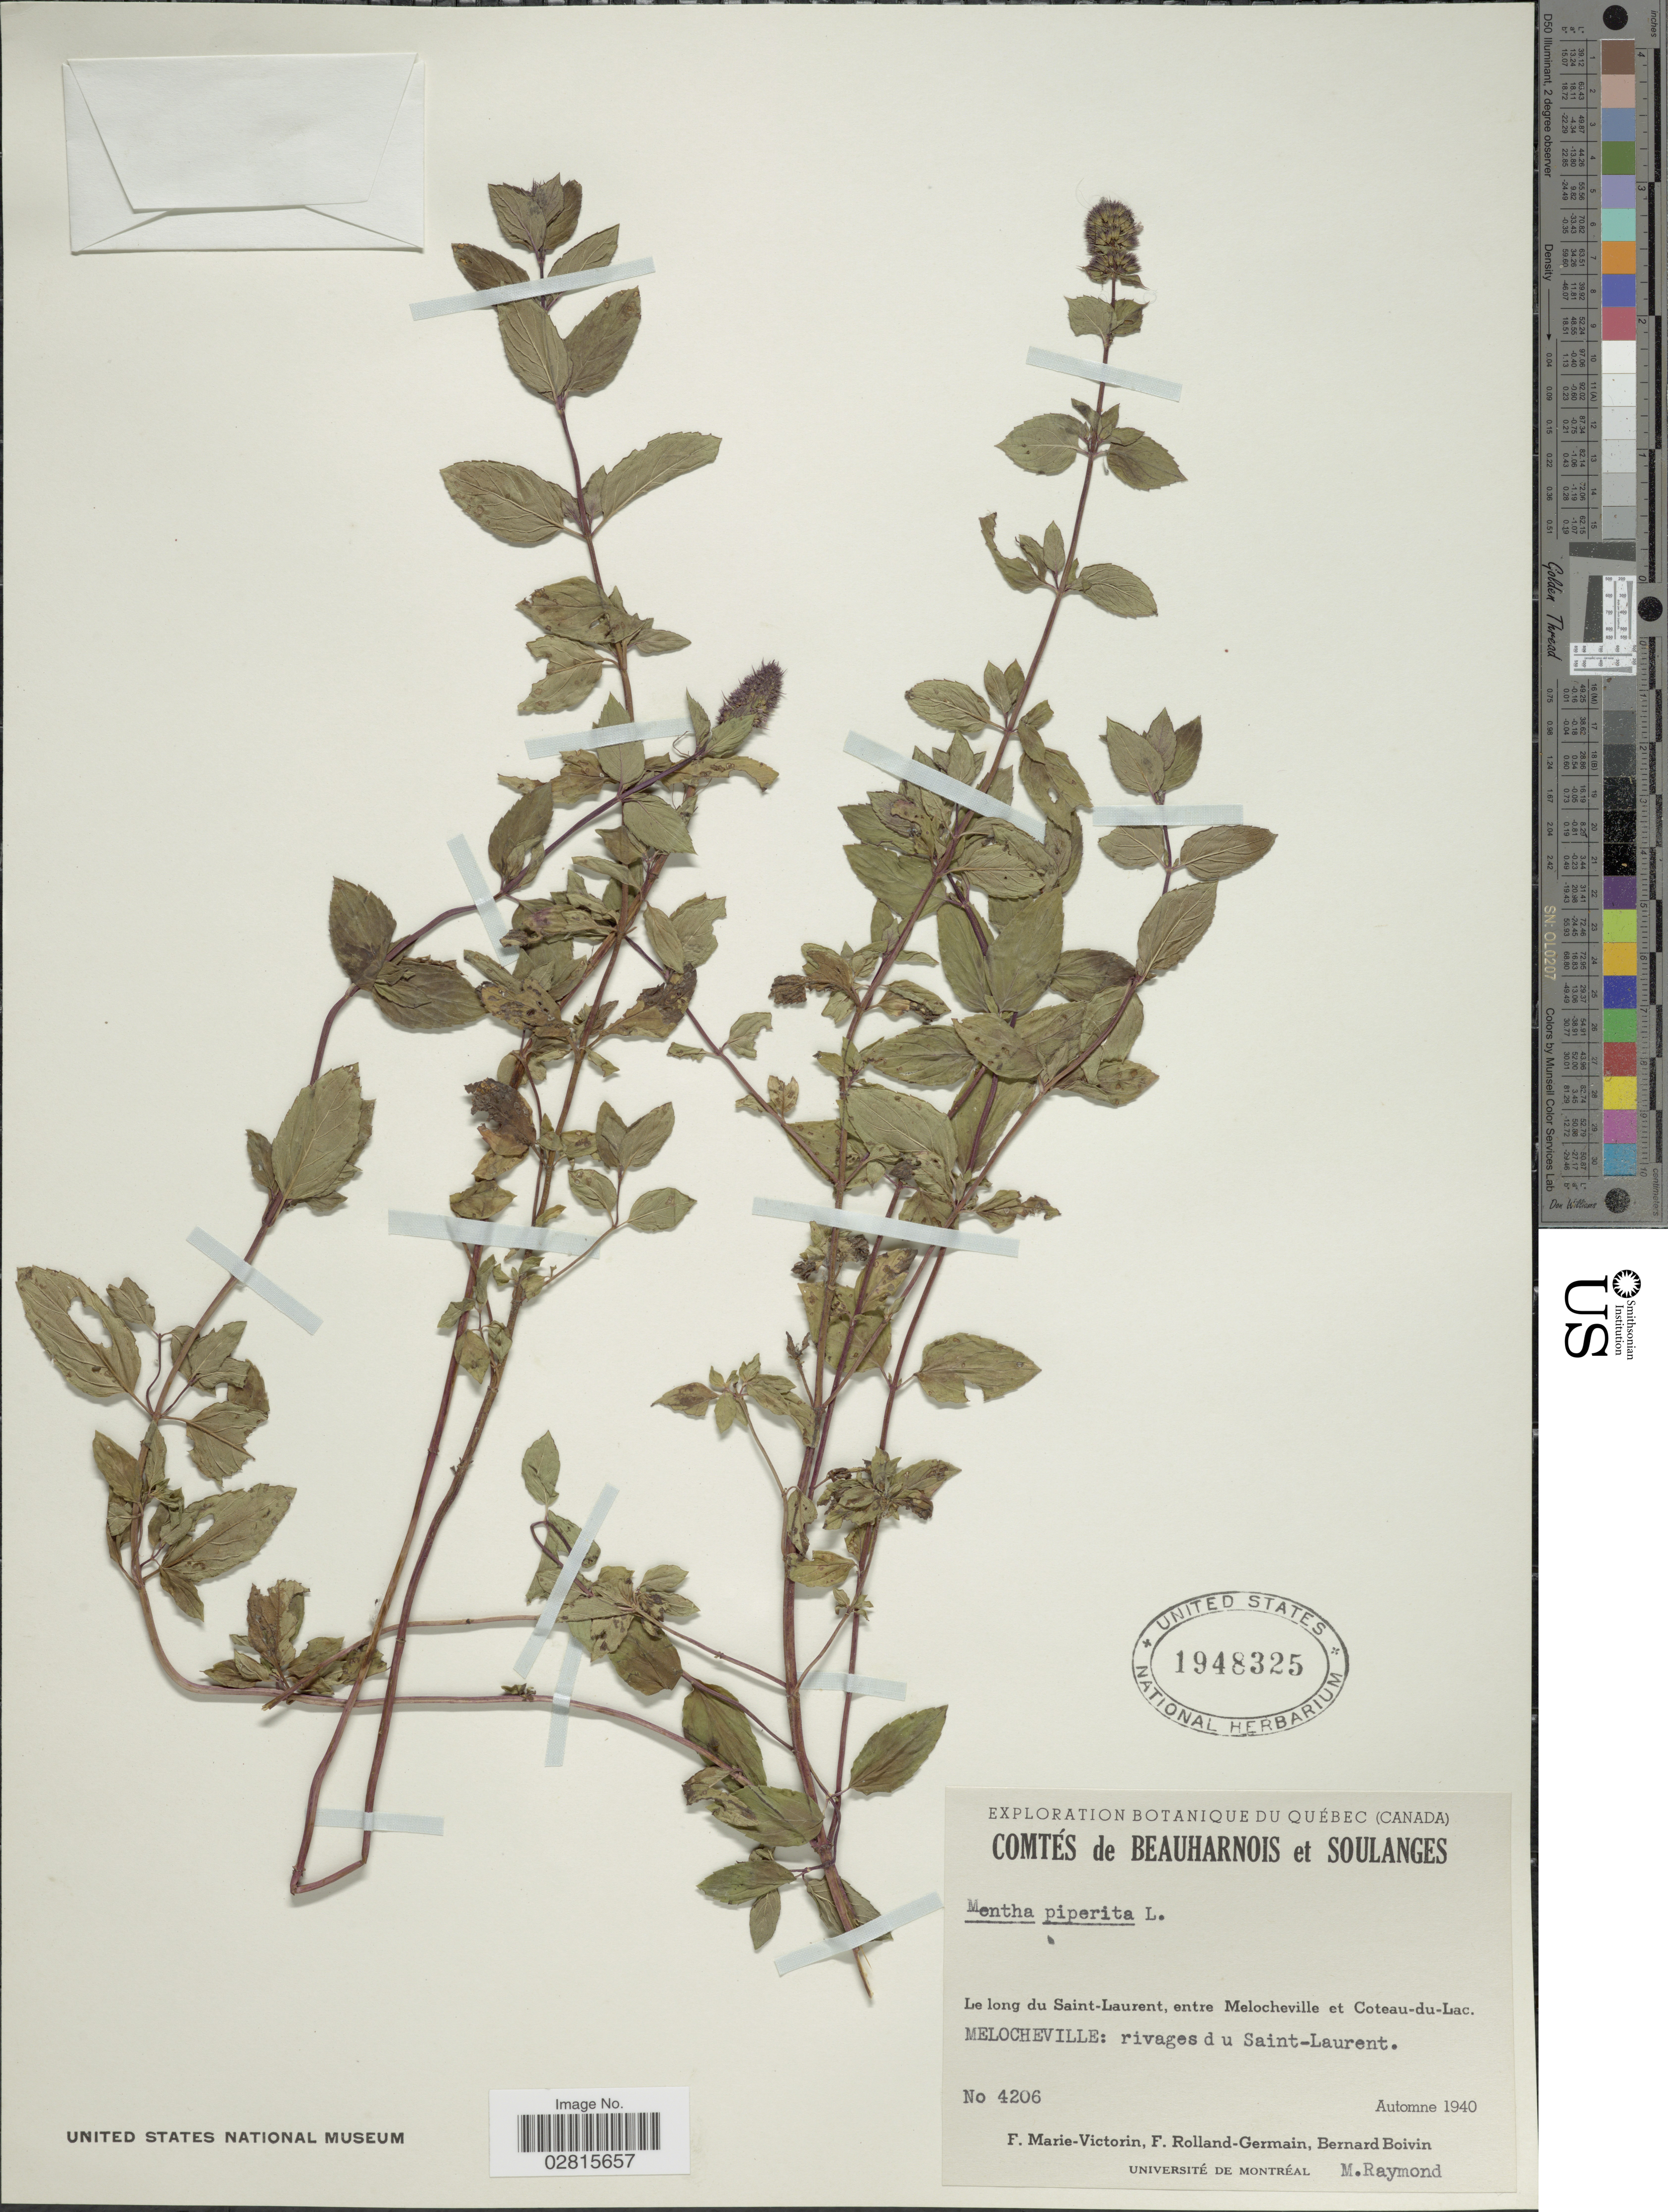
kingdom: Plantae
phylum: Tracheophyta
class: Magnoliopsida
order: Lamiales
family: Lamiaceae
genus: Mentha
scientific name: Mentha x piperita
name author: L.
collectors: F. Marie-Victorin, Rolland-Germain, J. R. B. Boivin & M. Raymond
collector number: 4206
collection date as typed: Automne 1940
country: Canada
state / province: Quebec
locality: Comtés de Beauharnois et Soulanges, Le long du Saint-Laurent, entre Melocheville at Coteau-du-Lac, Melocheville: rivages du Saint-Laurent.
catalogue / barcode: US 1948325